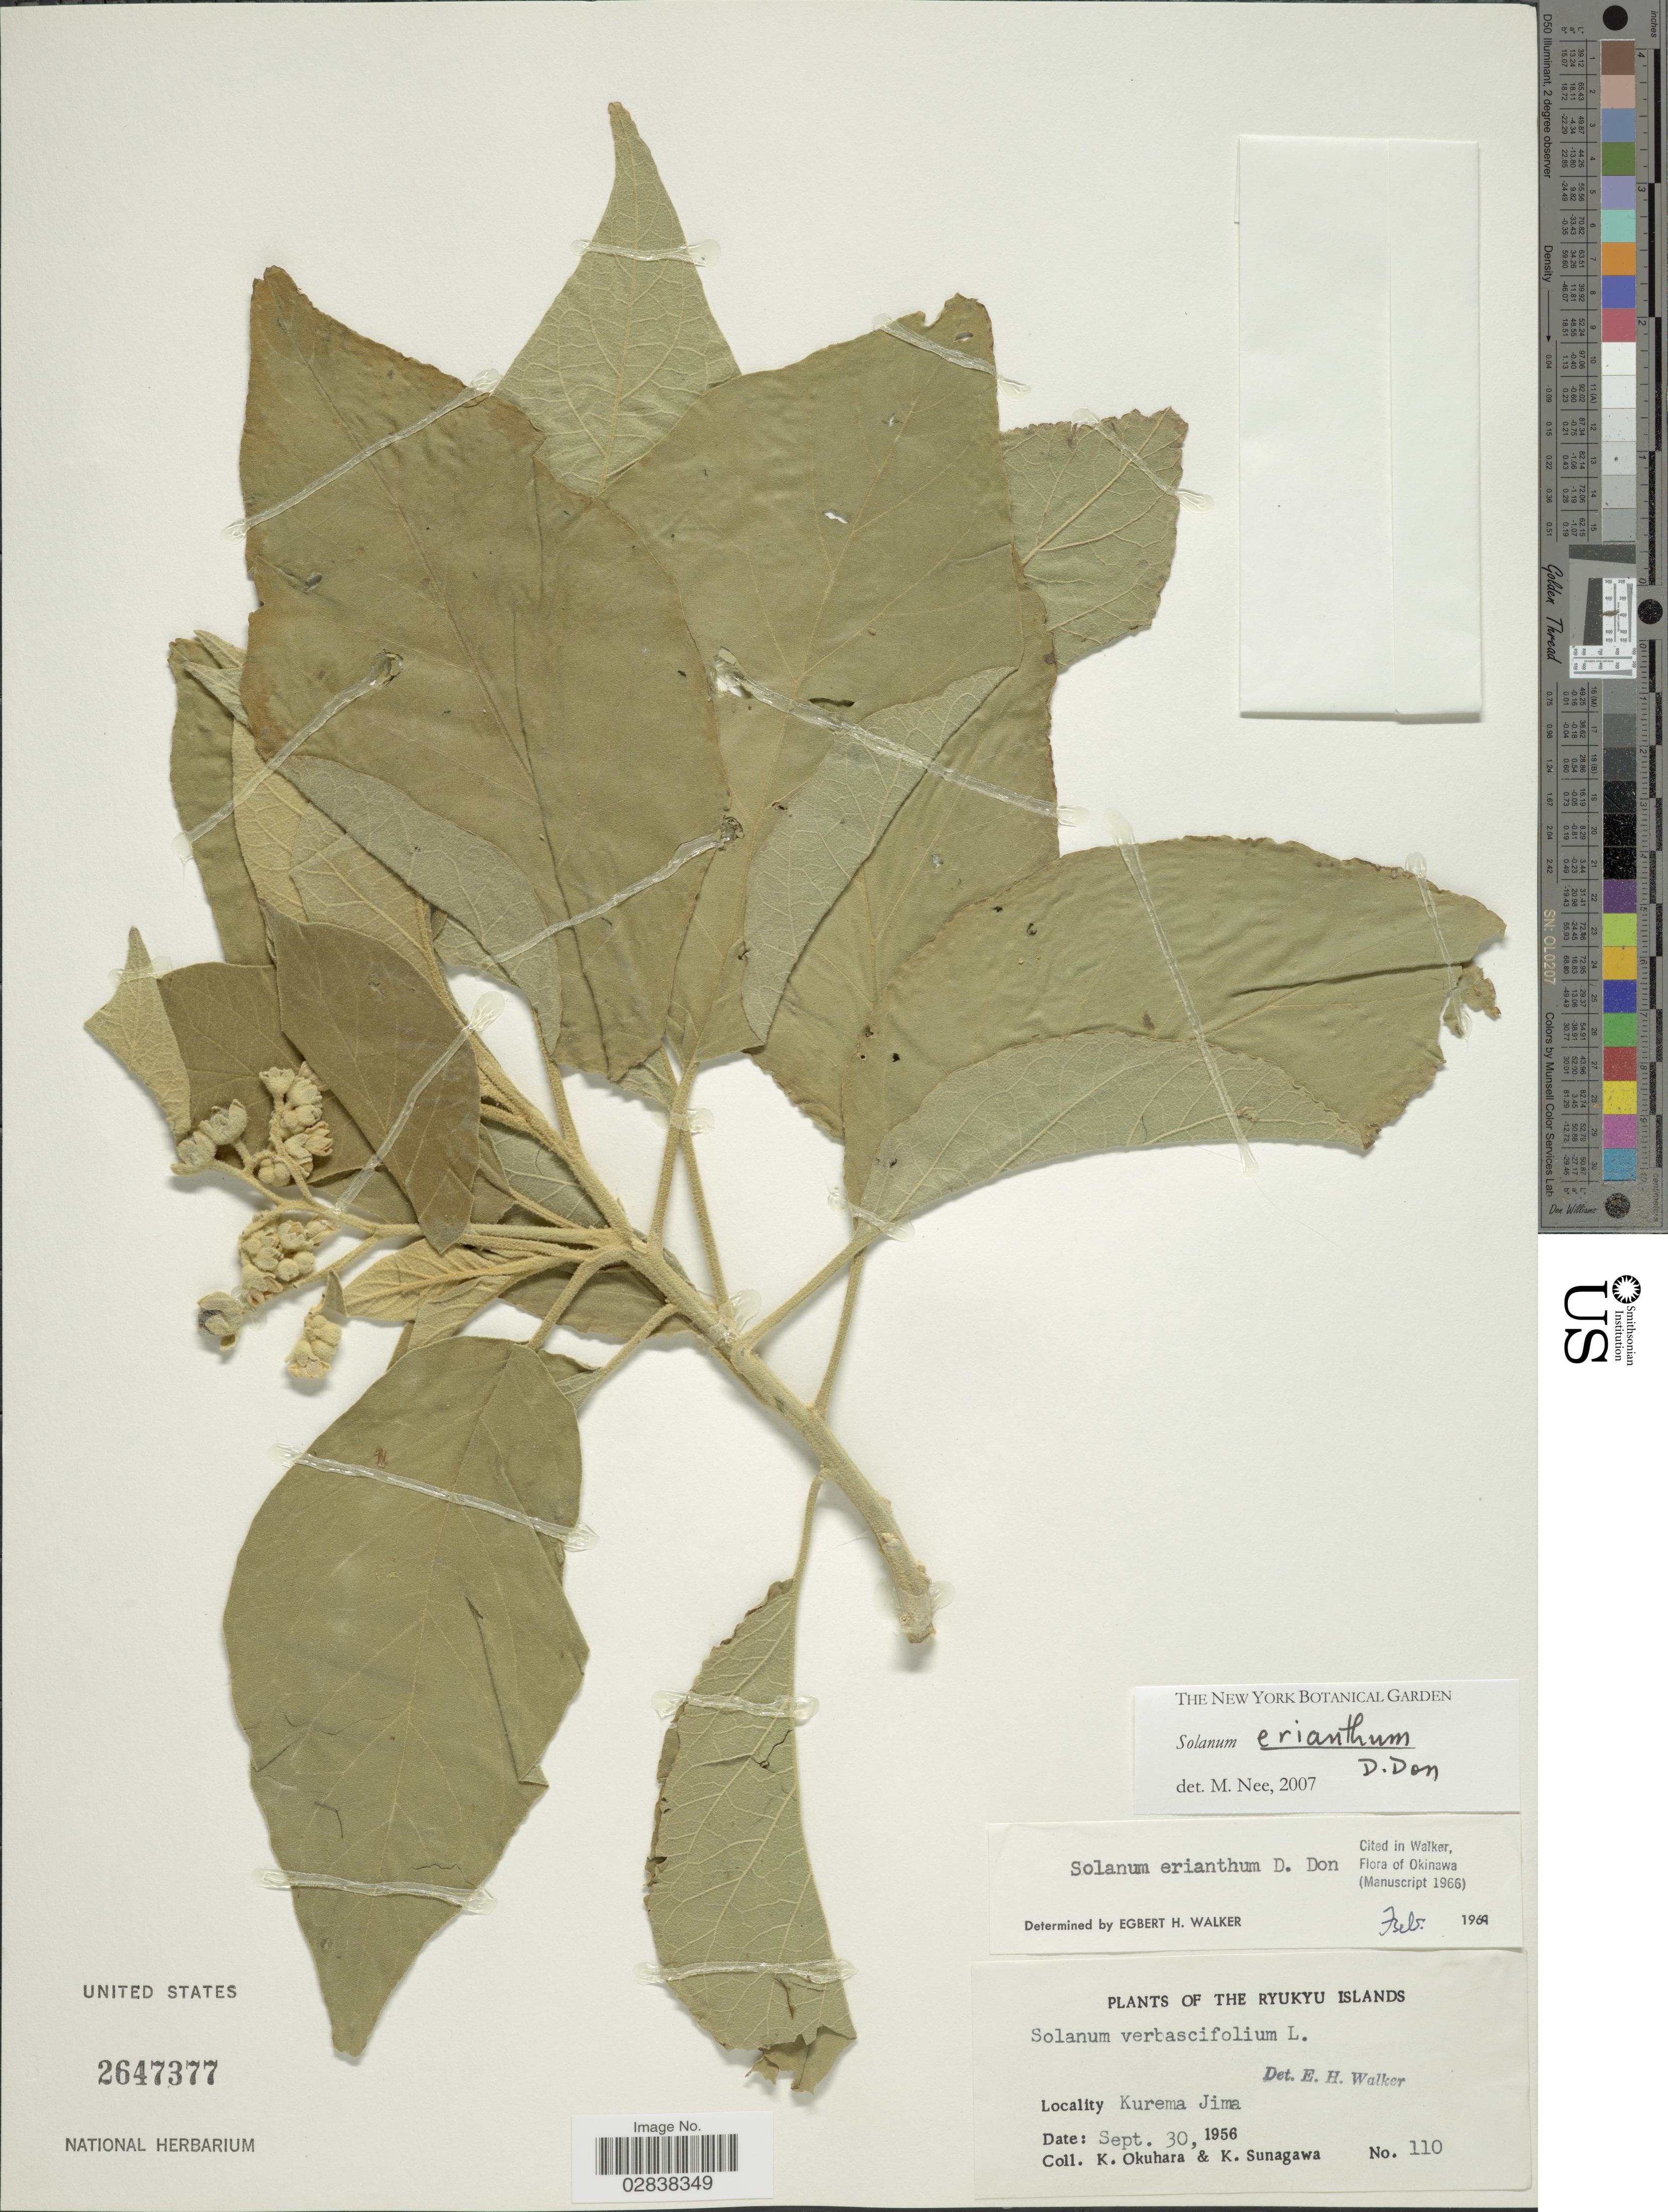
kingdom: Plantae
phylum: Tracheophyta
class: Magnoliopsida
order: Solanales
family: Solanaceae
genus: Solanum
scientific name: Solanum erianthum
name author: D. Don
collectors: K. Okuhara & K. Sunagawa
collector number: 110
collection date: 1956-09-30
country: Japan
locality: Ryukyu Islands, Kurema Jima.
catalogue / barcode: US 2647377